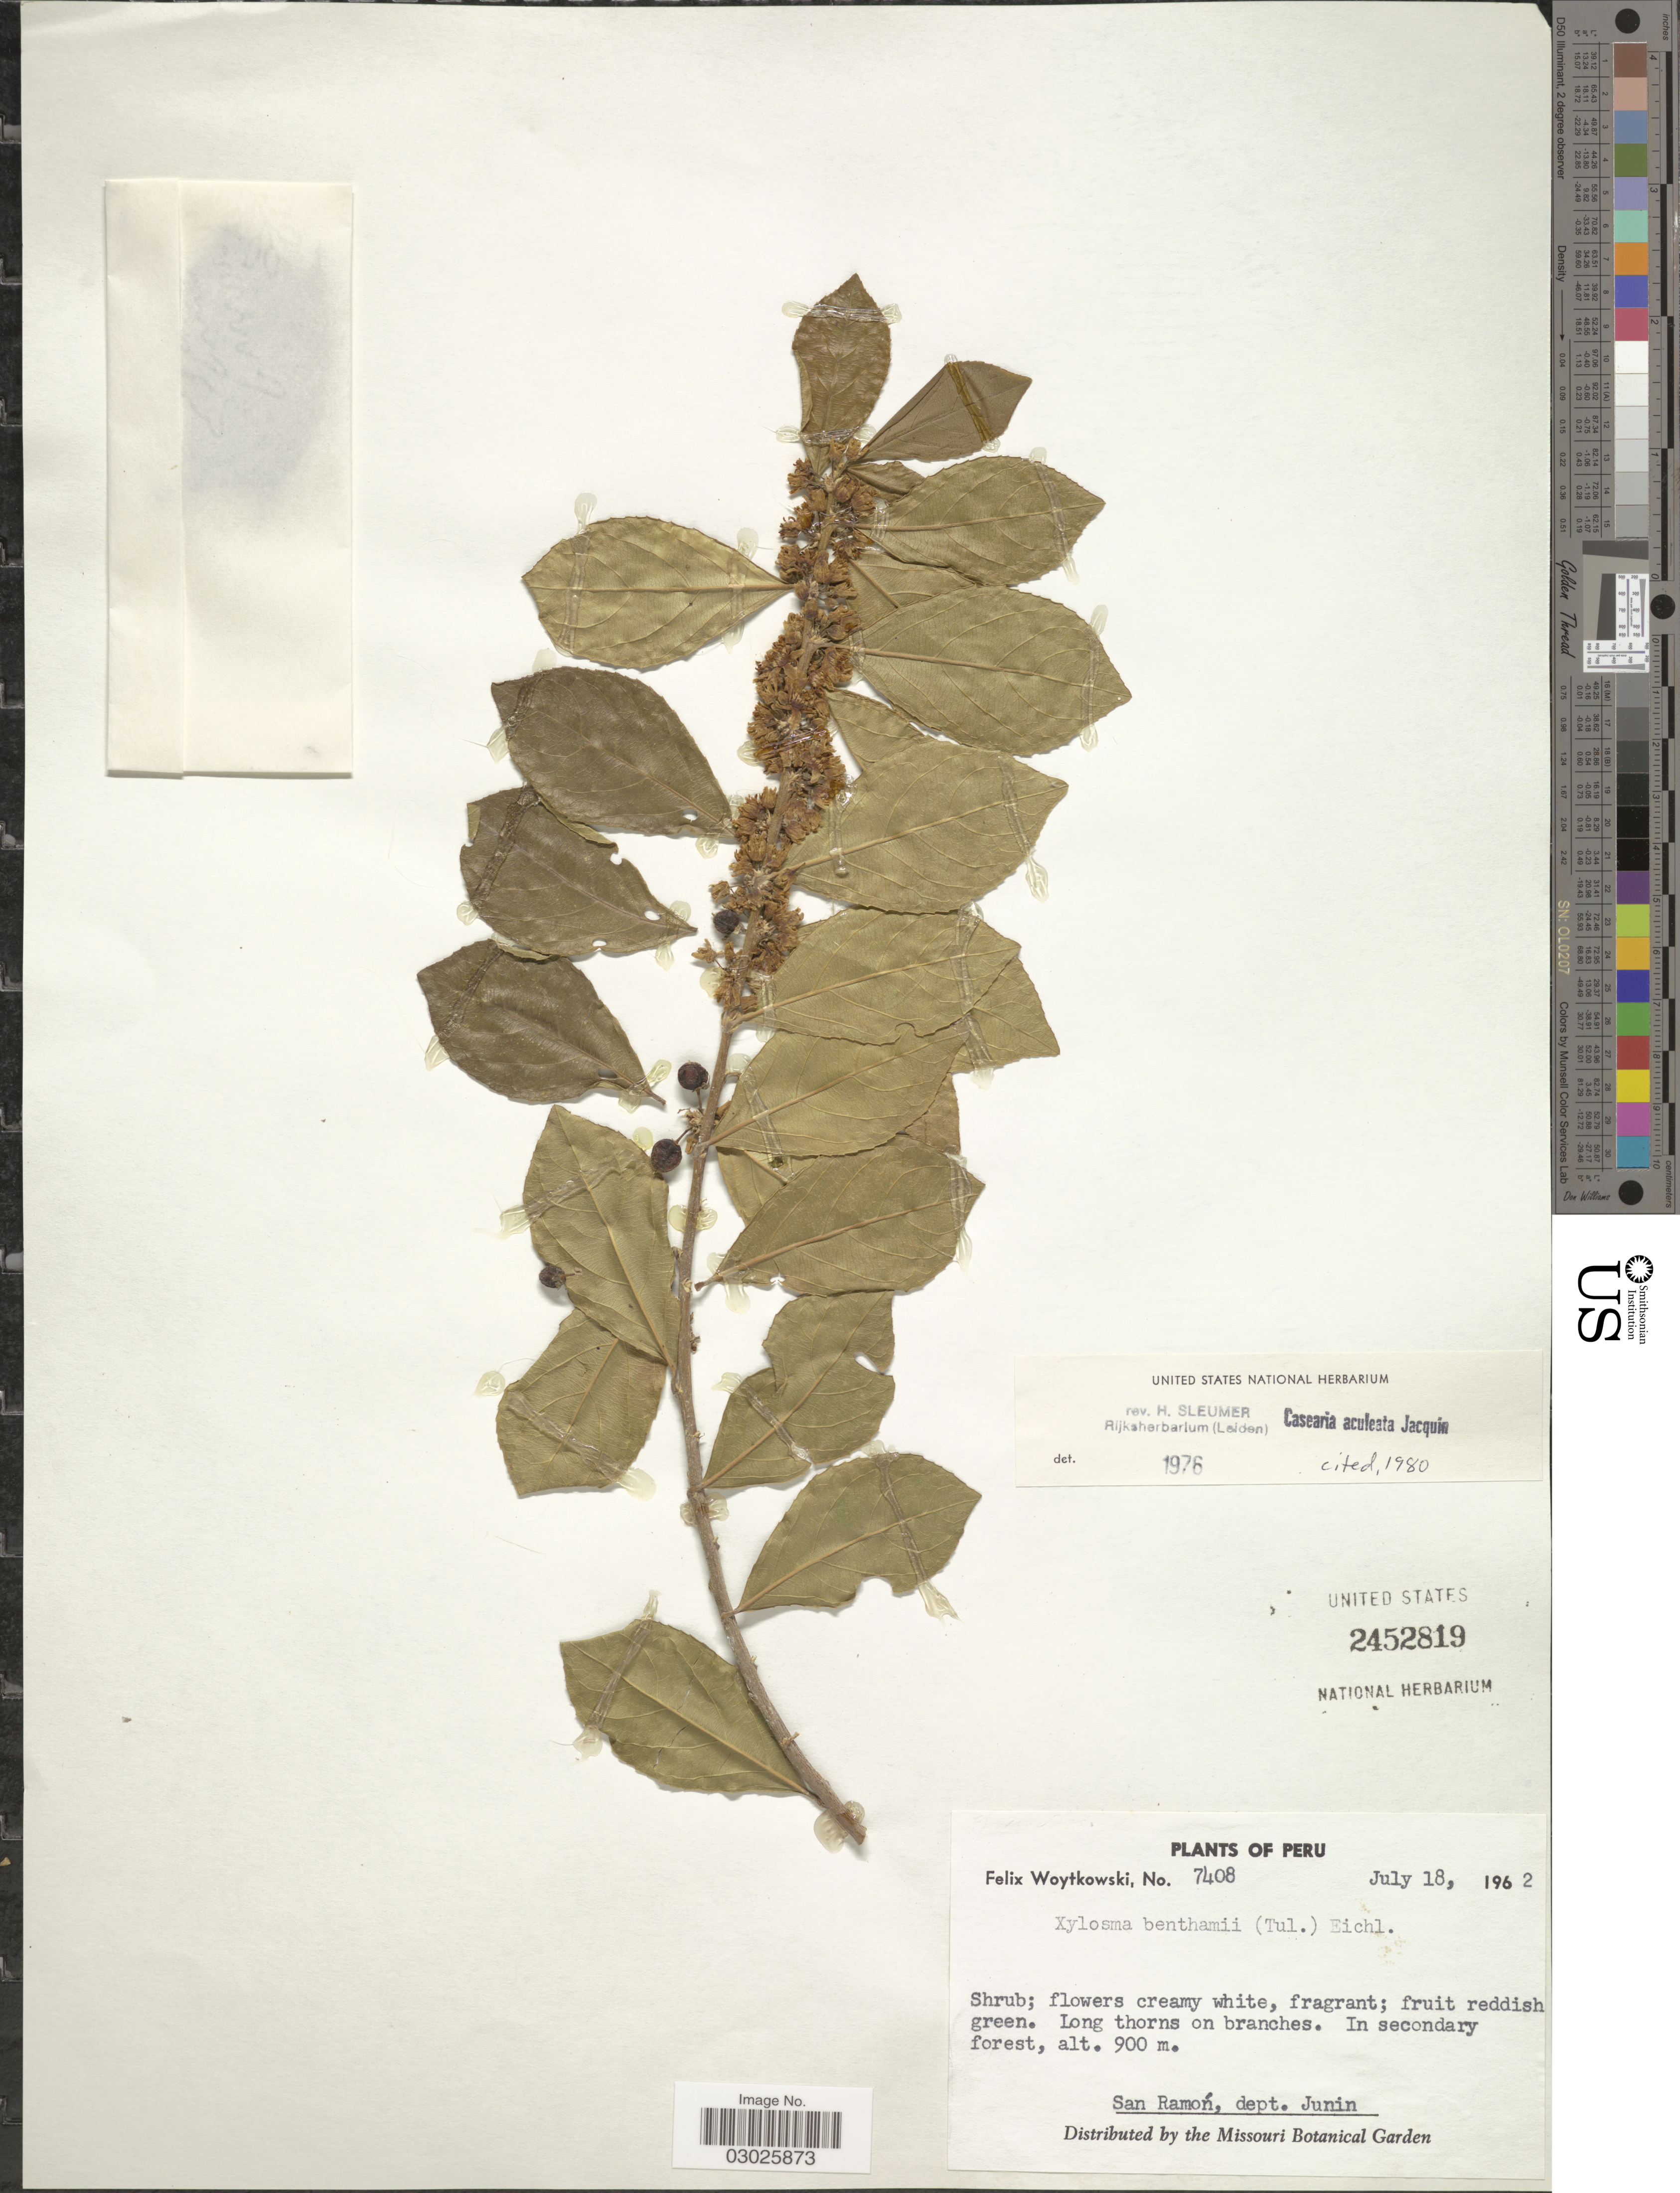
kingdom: Plantae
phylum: Tracheophyta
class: Magnoliopsida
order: Malpighiales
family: Salicaceae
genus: Casearia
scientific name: Casearia aculeata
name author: Jacq.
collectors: F. Woytkowski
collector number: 7408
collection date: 1962-07-18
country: Peru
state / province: Junín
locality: San Ramón, dept. Junin.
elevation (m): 900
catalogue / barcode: US 2452819